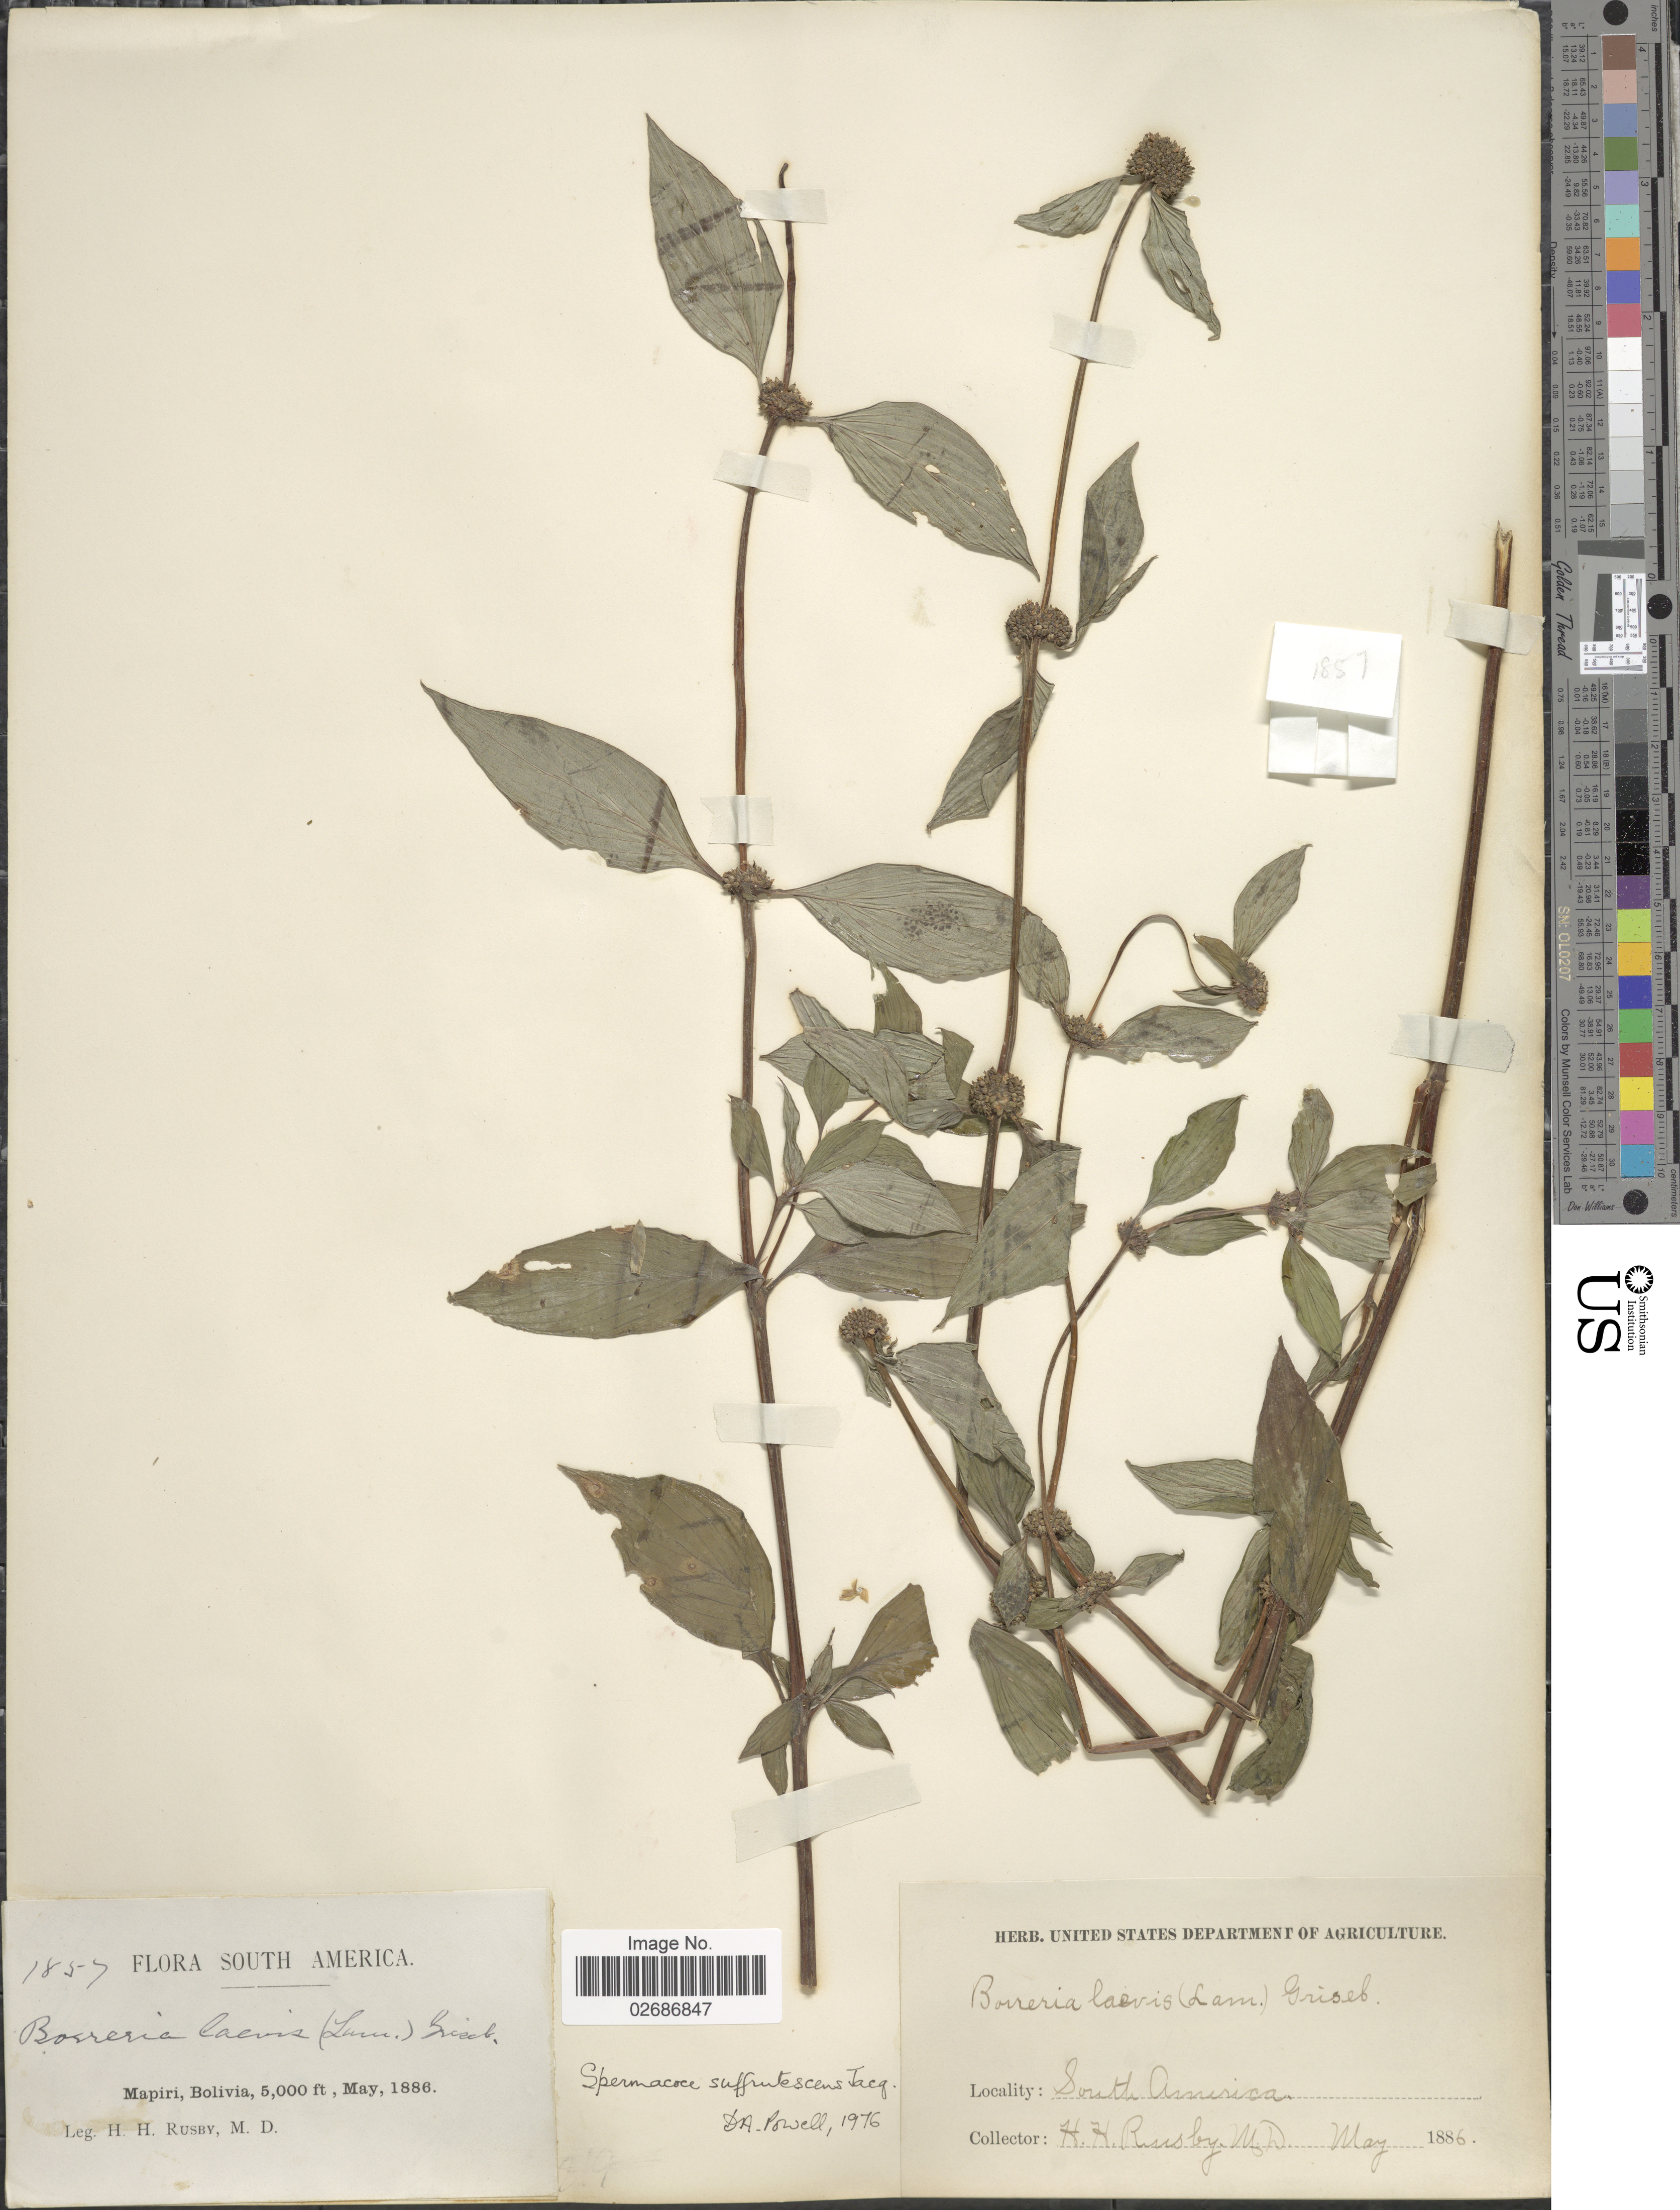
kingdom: Plantae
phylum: Tracheophyta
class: Magnoliopsida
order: Gentianales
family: Rubiaceae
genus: Borreria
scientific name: Borreria remota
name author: (Lam.) Bacigalupo & E.L. Cabral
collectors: H. H. Rusby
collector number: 1857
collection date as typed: May, 1886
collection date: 1886-05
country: Bolivia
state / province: La Páz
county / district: Larecaja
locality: Mapiri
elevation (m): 1524